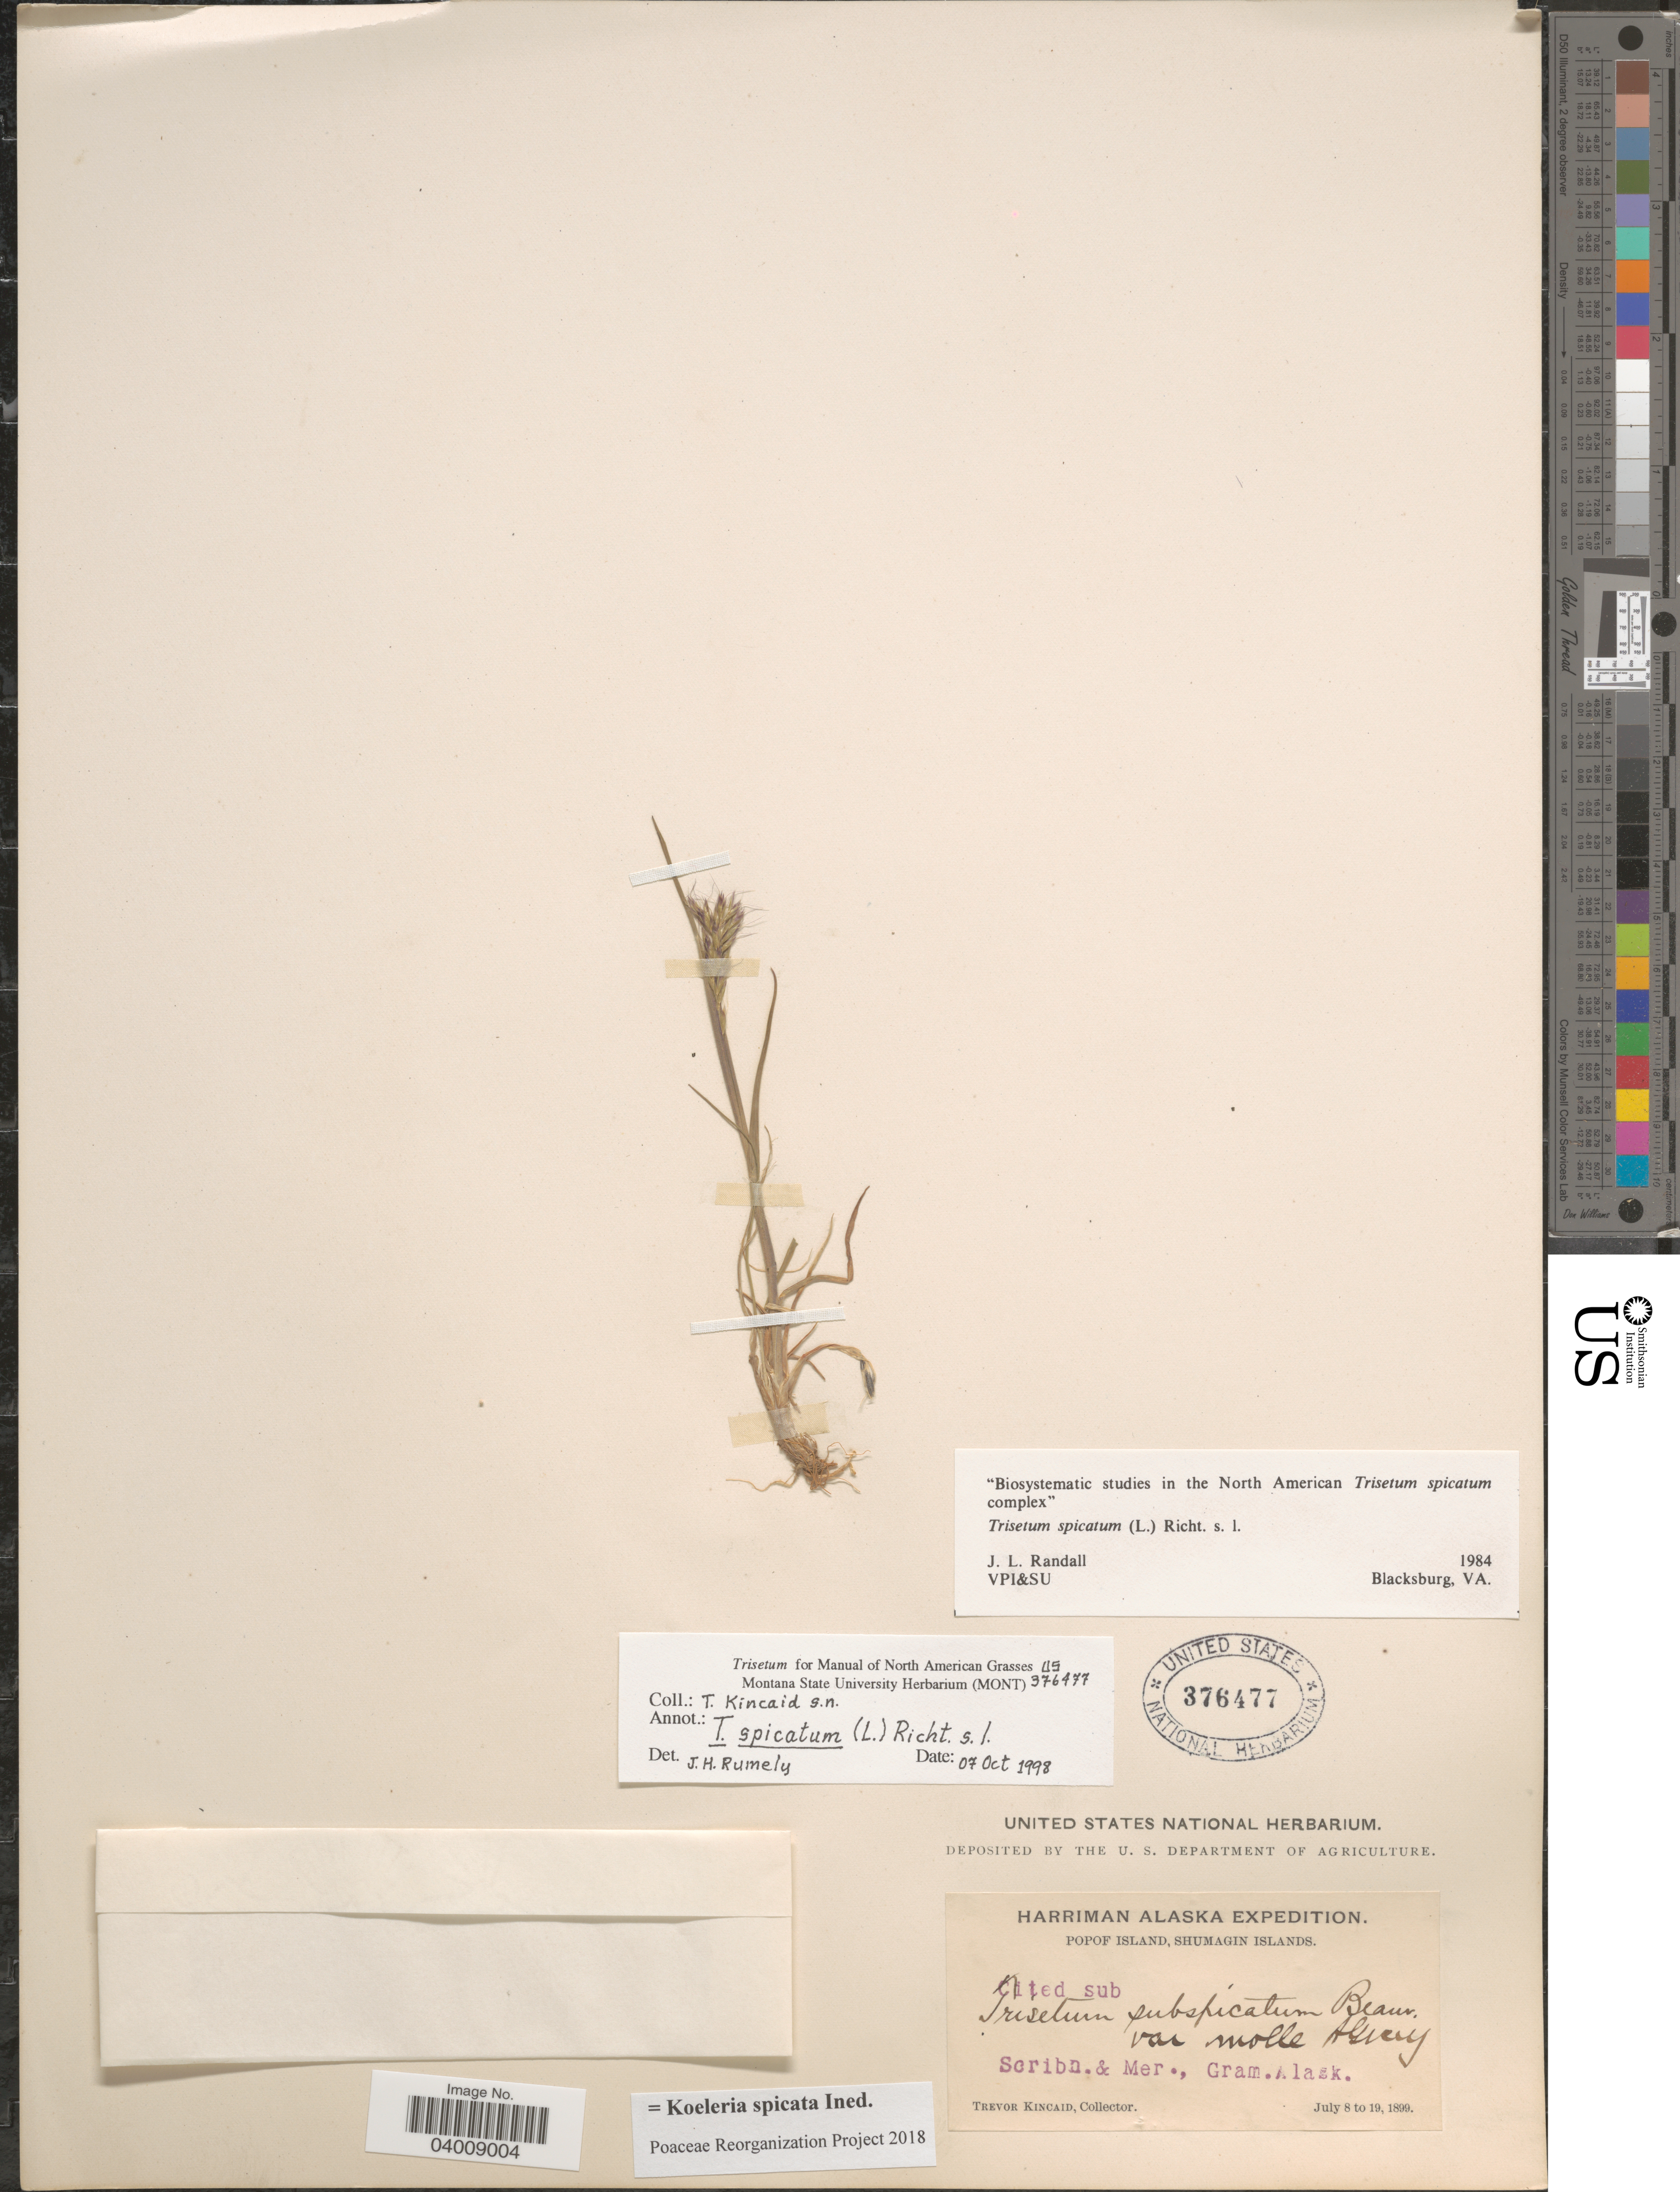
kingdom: Plantae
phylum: Tracheophyta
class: Liliopsida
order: Poales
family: Poaceae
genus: Koeleria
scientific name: Koeleria spicata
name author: (L.) Barberá et al.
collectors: T. C. Kincaid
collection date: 1899-07-08/1899-07-19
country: United States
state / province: Alaska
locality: Popof Island, Shumagin Islands.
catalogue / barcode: US 376477